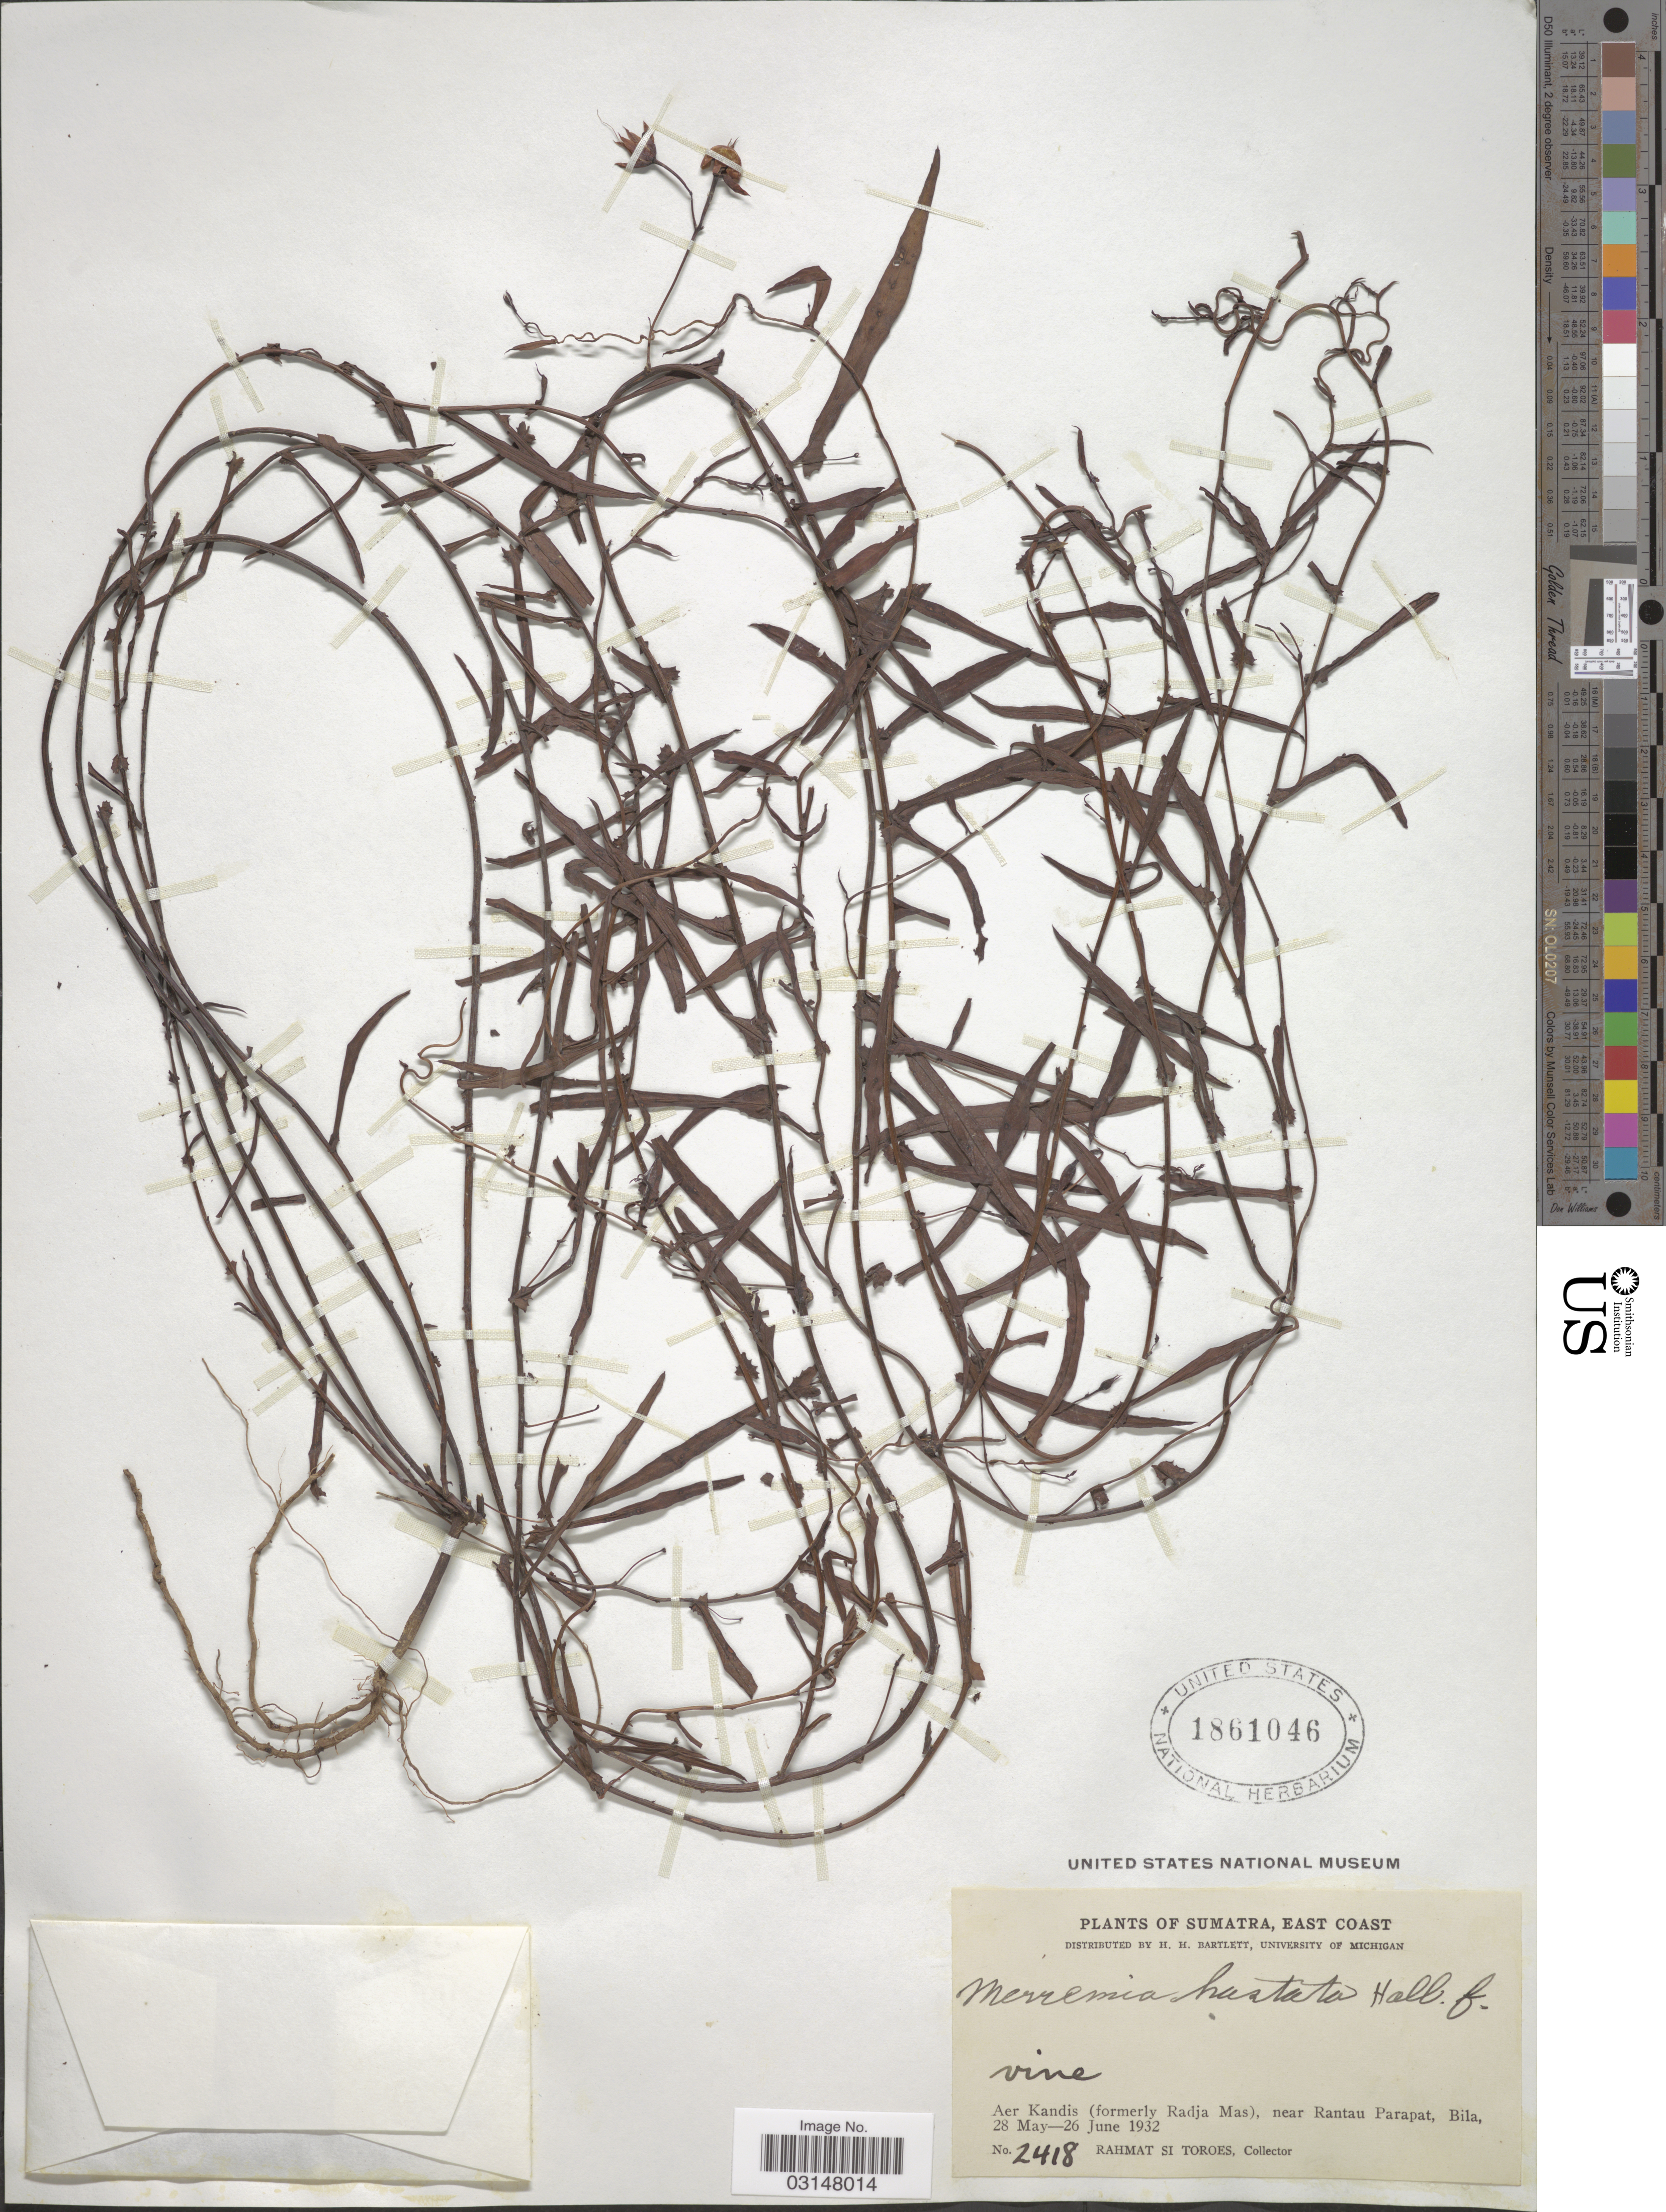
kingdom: Plantae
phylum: Tracheophyta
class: Magnoliopsida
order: Solanales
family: Convolvulaceae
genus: Xenostegia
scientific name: Xenostegia tridentata subsp. hastata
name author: (Ooststr.) Parmar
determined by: Wagner, W. L., (BOT), Smithsonian Institution - National Museum of Natural History (UNITED STATES)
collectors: Rahmat Si Boeea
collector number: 2418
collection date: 1932-05-28/1932-06-26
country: Indonesia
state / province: Sumatra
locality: East Coast. Aer Kandis (formerly Radja Mas), near Rantau Parapat, Bila.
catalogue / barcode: US 1861046